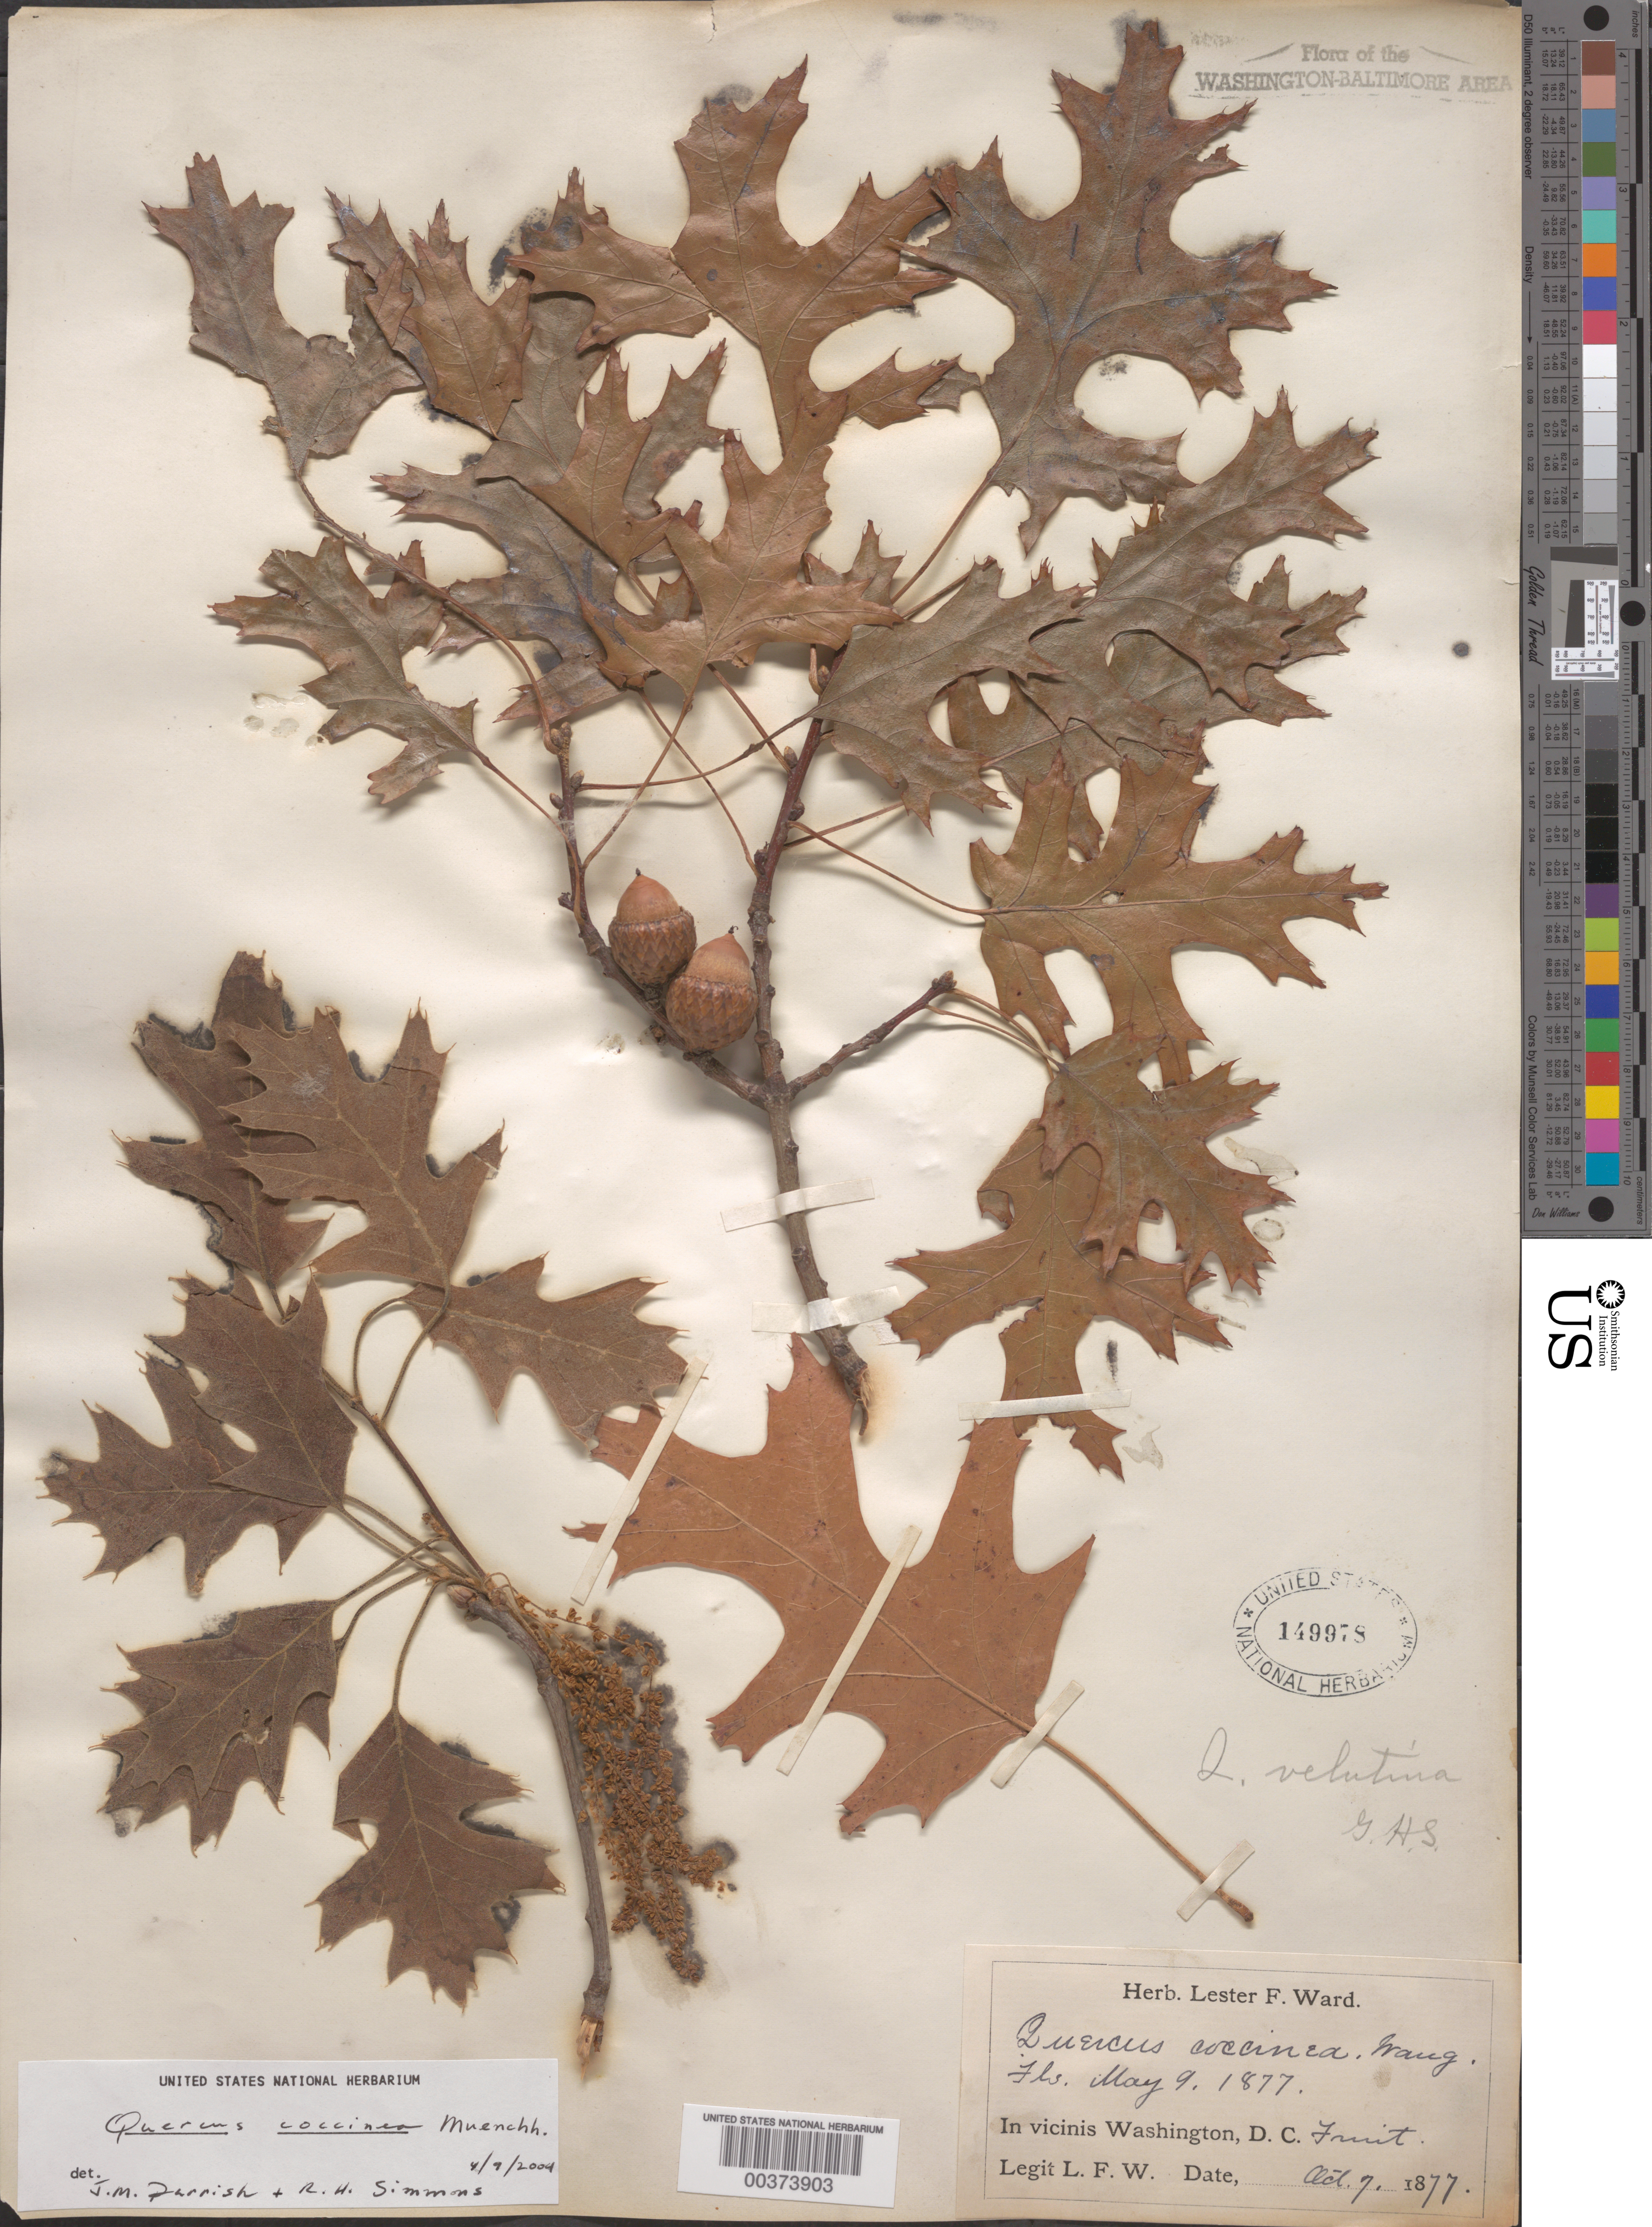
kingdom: Plantae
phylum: Tracheophyta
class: Magnoliopsida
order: Fagales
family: Fagaceae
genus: Quercus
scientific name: Quercus coccinea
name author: Münchh.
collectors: L. F. Ward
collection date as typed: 07 Oct 1877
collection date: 1877-10-07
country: United States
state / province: District of Columbia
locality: Washington DC area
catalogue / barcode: US 149978